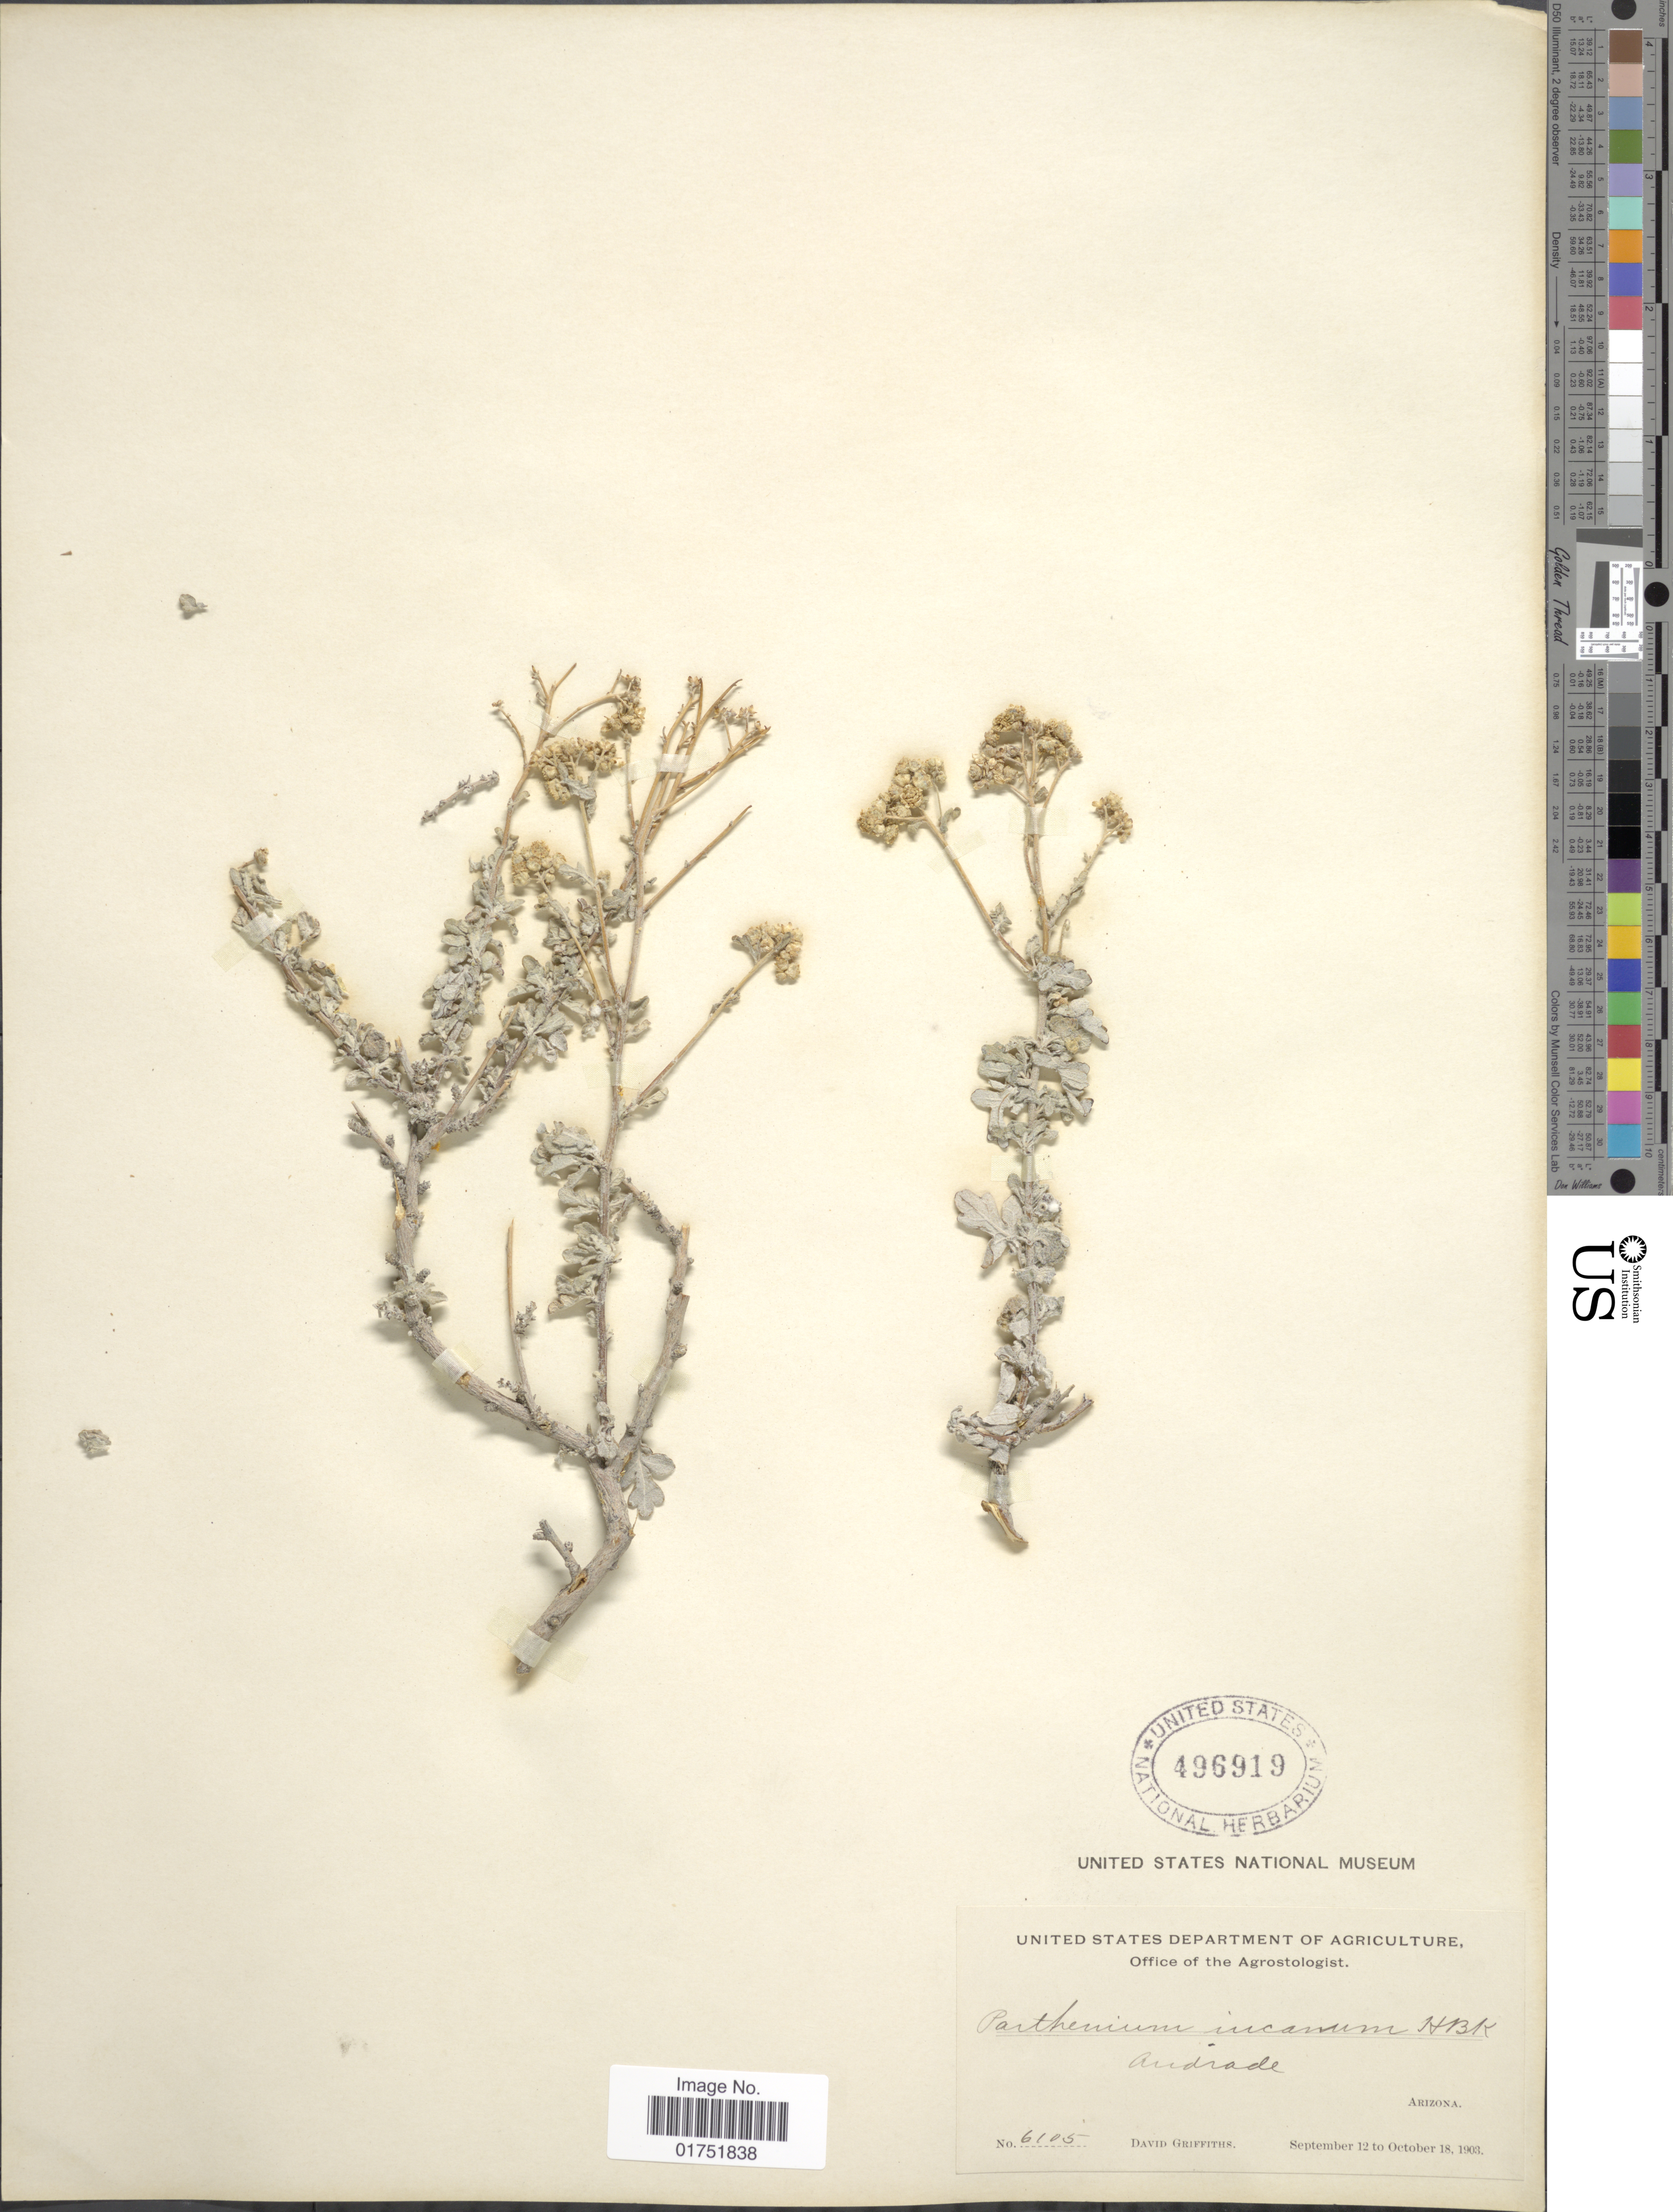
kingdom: Plantae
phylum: Tracheophyta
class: Magnoliopsida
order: Asterales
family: Asteraceae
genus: Parthenium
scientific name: Parthenium incanum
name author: Kunth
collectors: D. Griffiths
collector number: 6105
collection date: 1903-09-12/1903-10-18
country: United States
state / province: Arizona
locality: Andrade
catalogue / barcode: US 496919